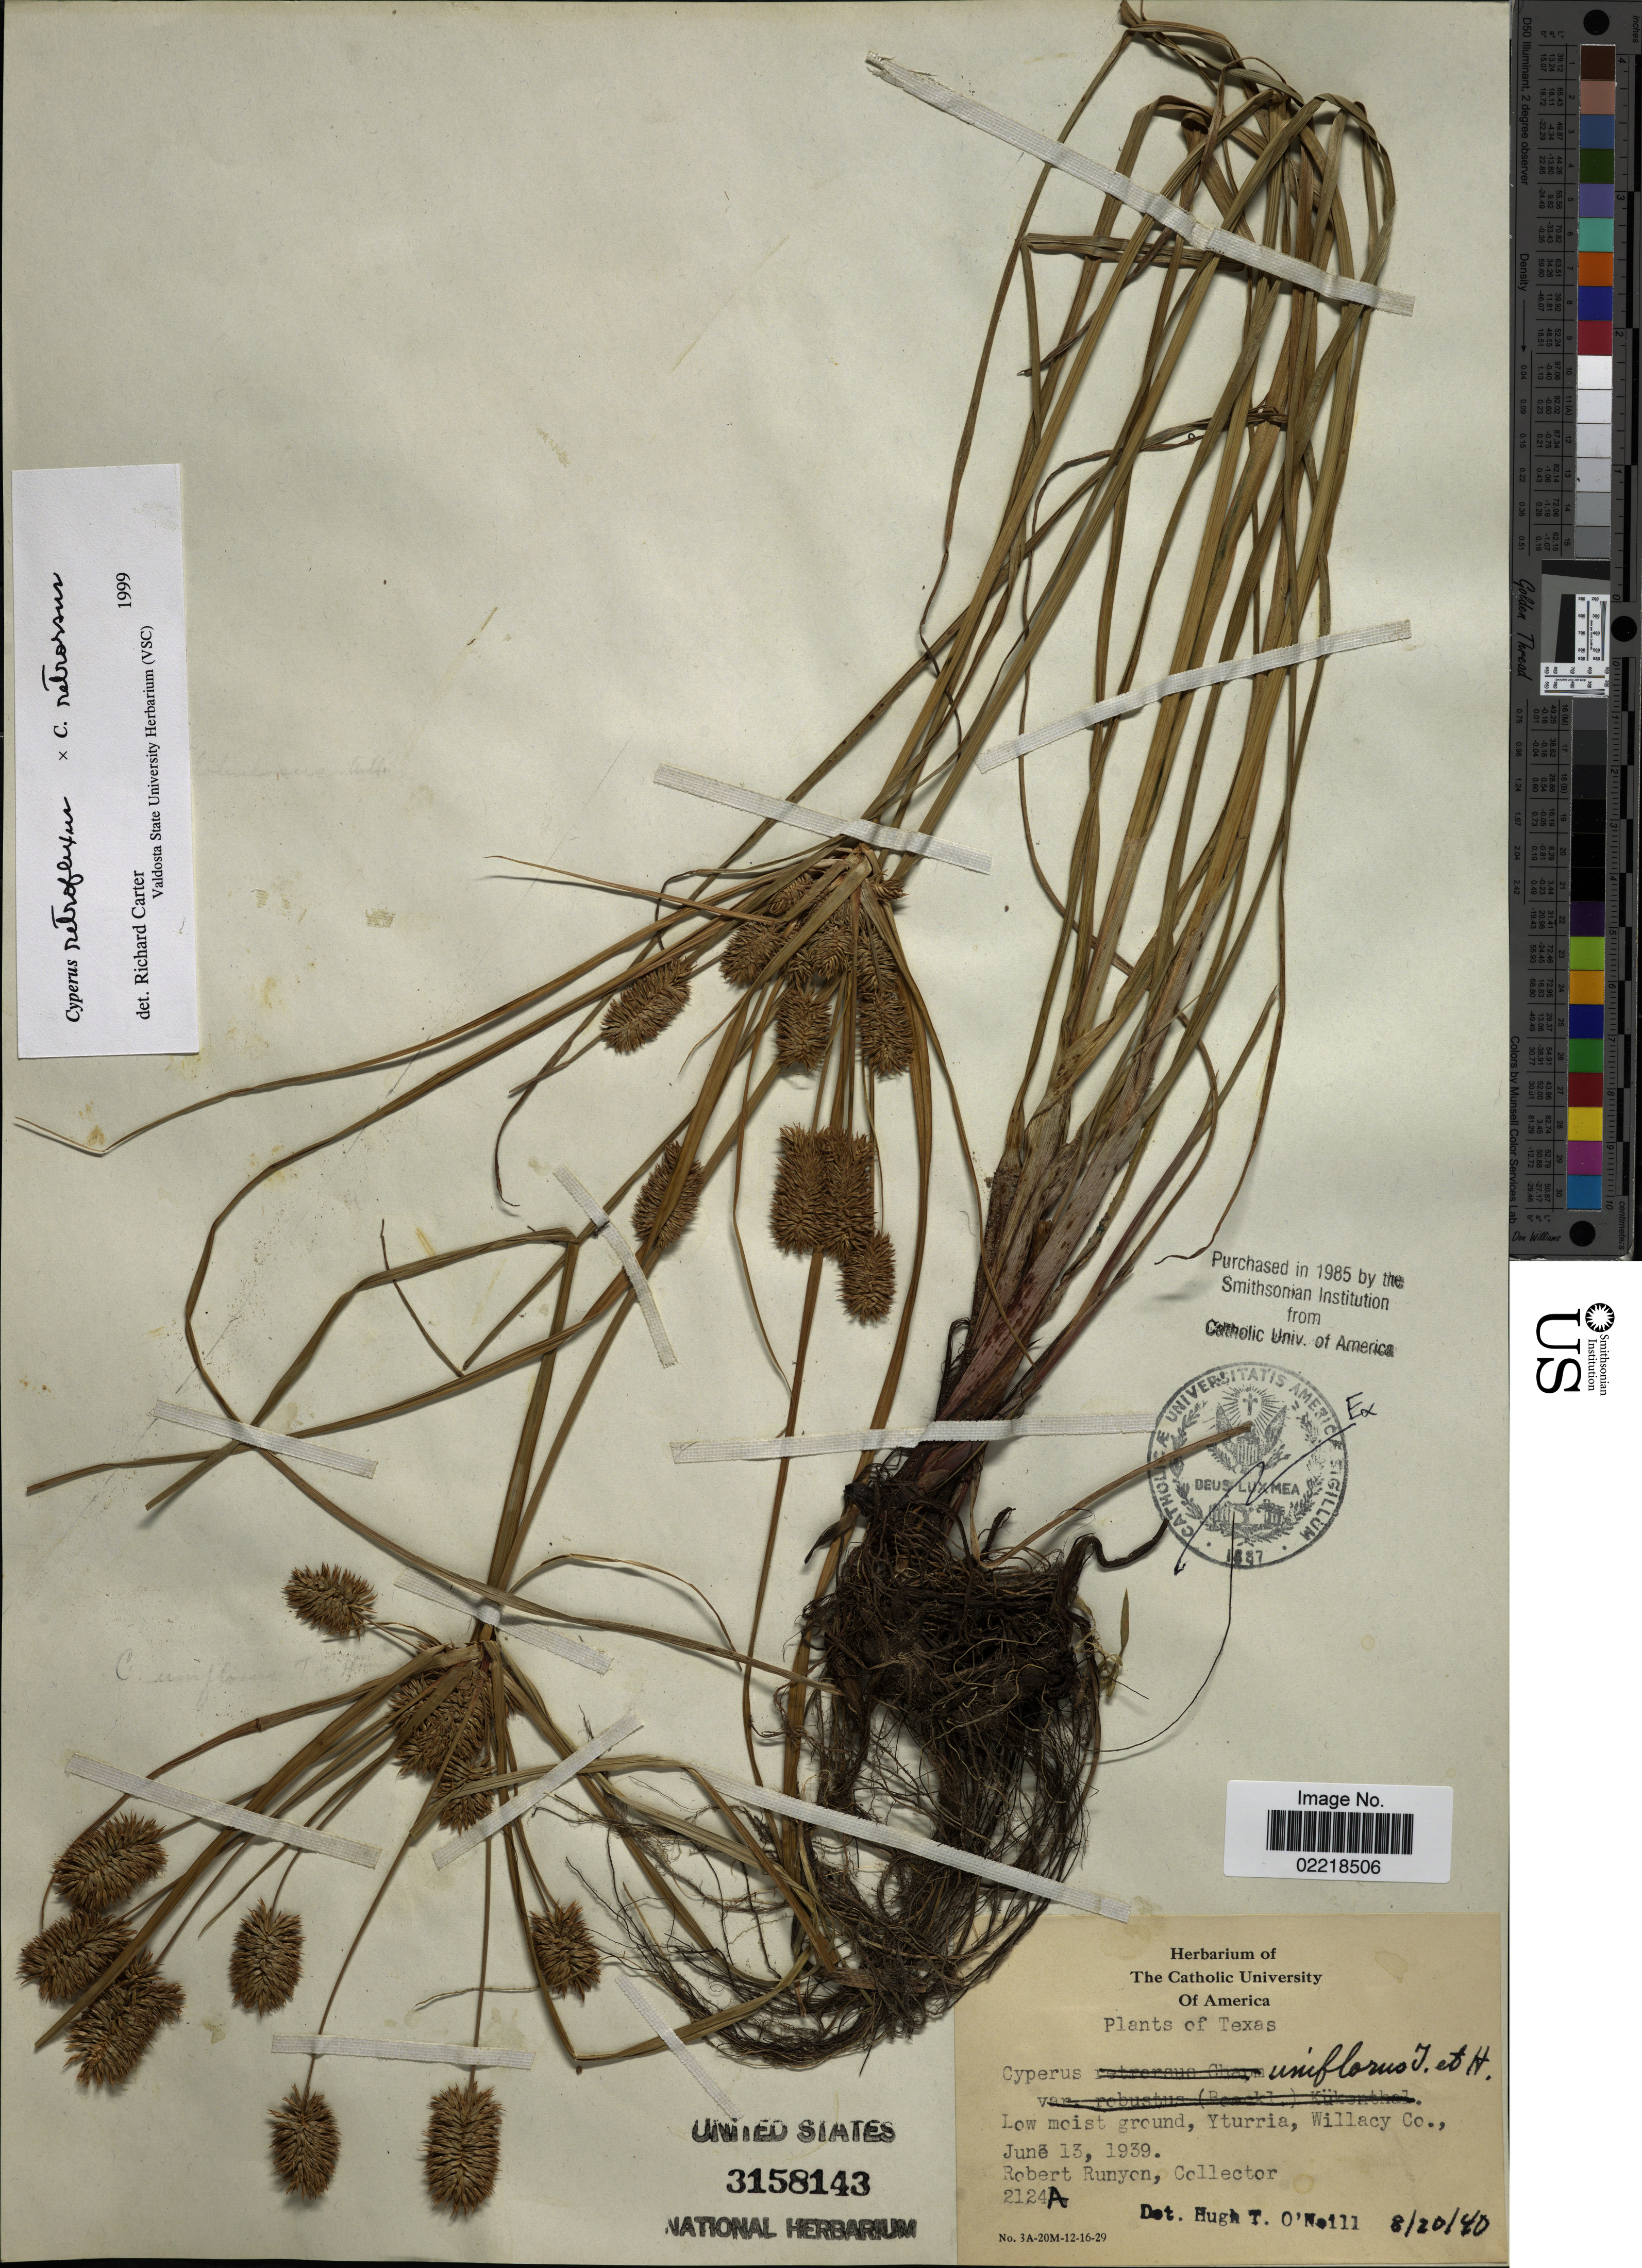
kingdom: Plantae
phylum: Tracheophyta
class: Liliopsida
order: Poales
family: Cyperaceae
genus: Cyperus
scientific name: Cyperus retroflexus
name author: Buckley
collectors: R. Runyon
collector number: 2124A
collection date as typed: Transcribed d/m/y: 20/8/40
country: United States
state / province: Texas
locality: Low moist ground, Yturria,Willacy Co.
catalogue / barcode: US 3158143